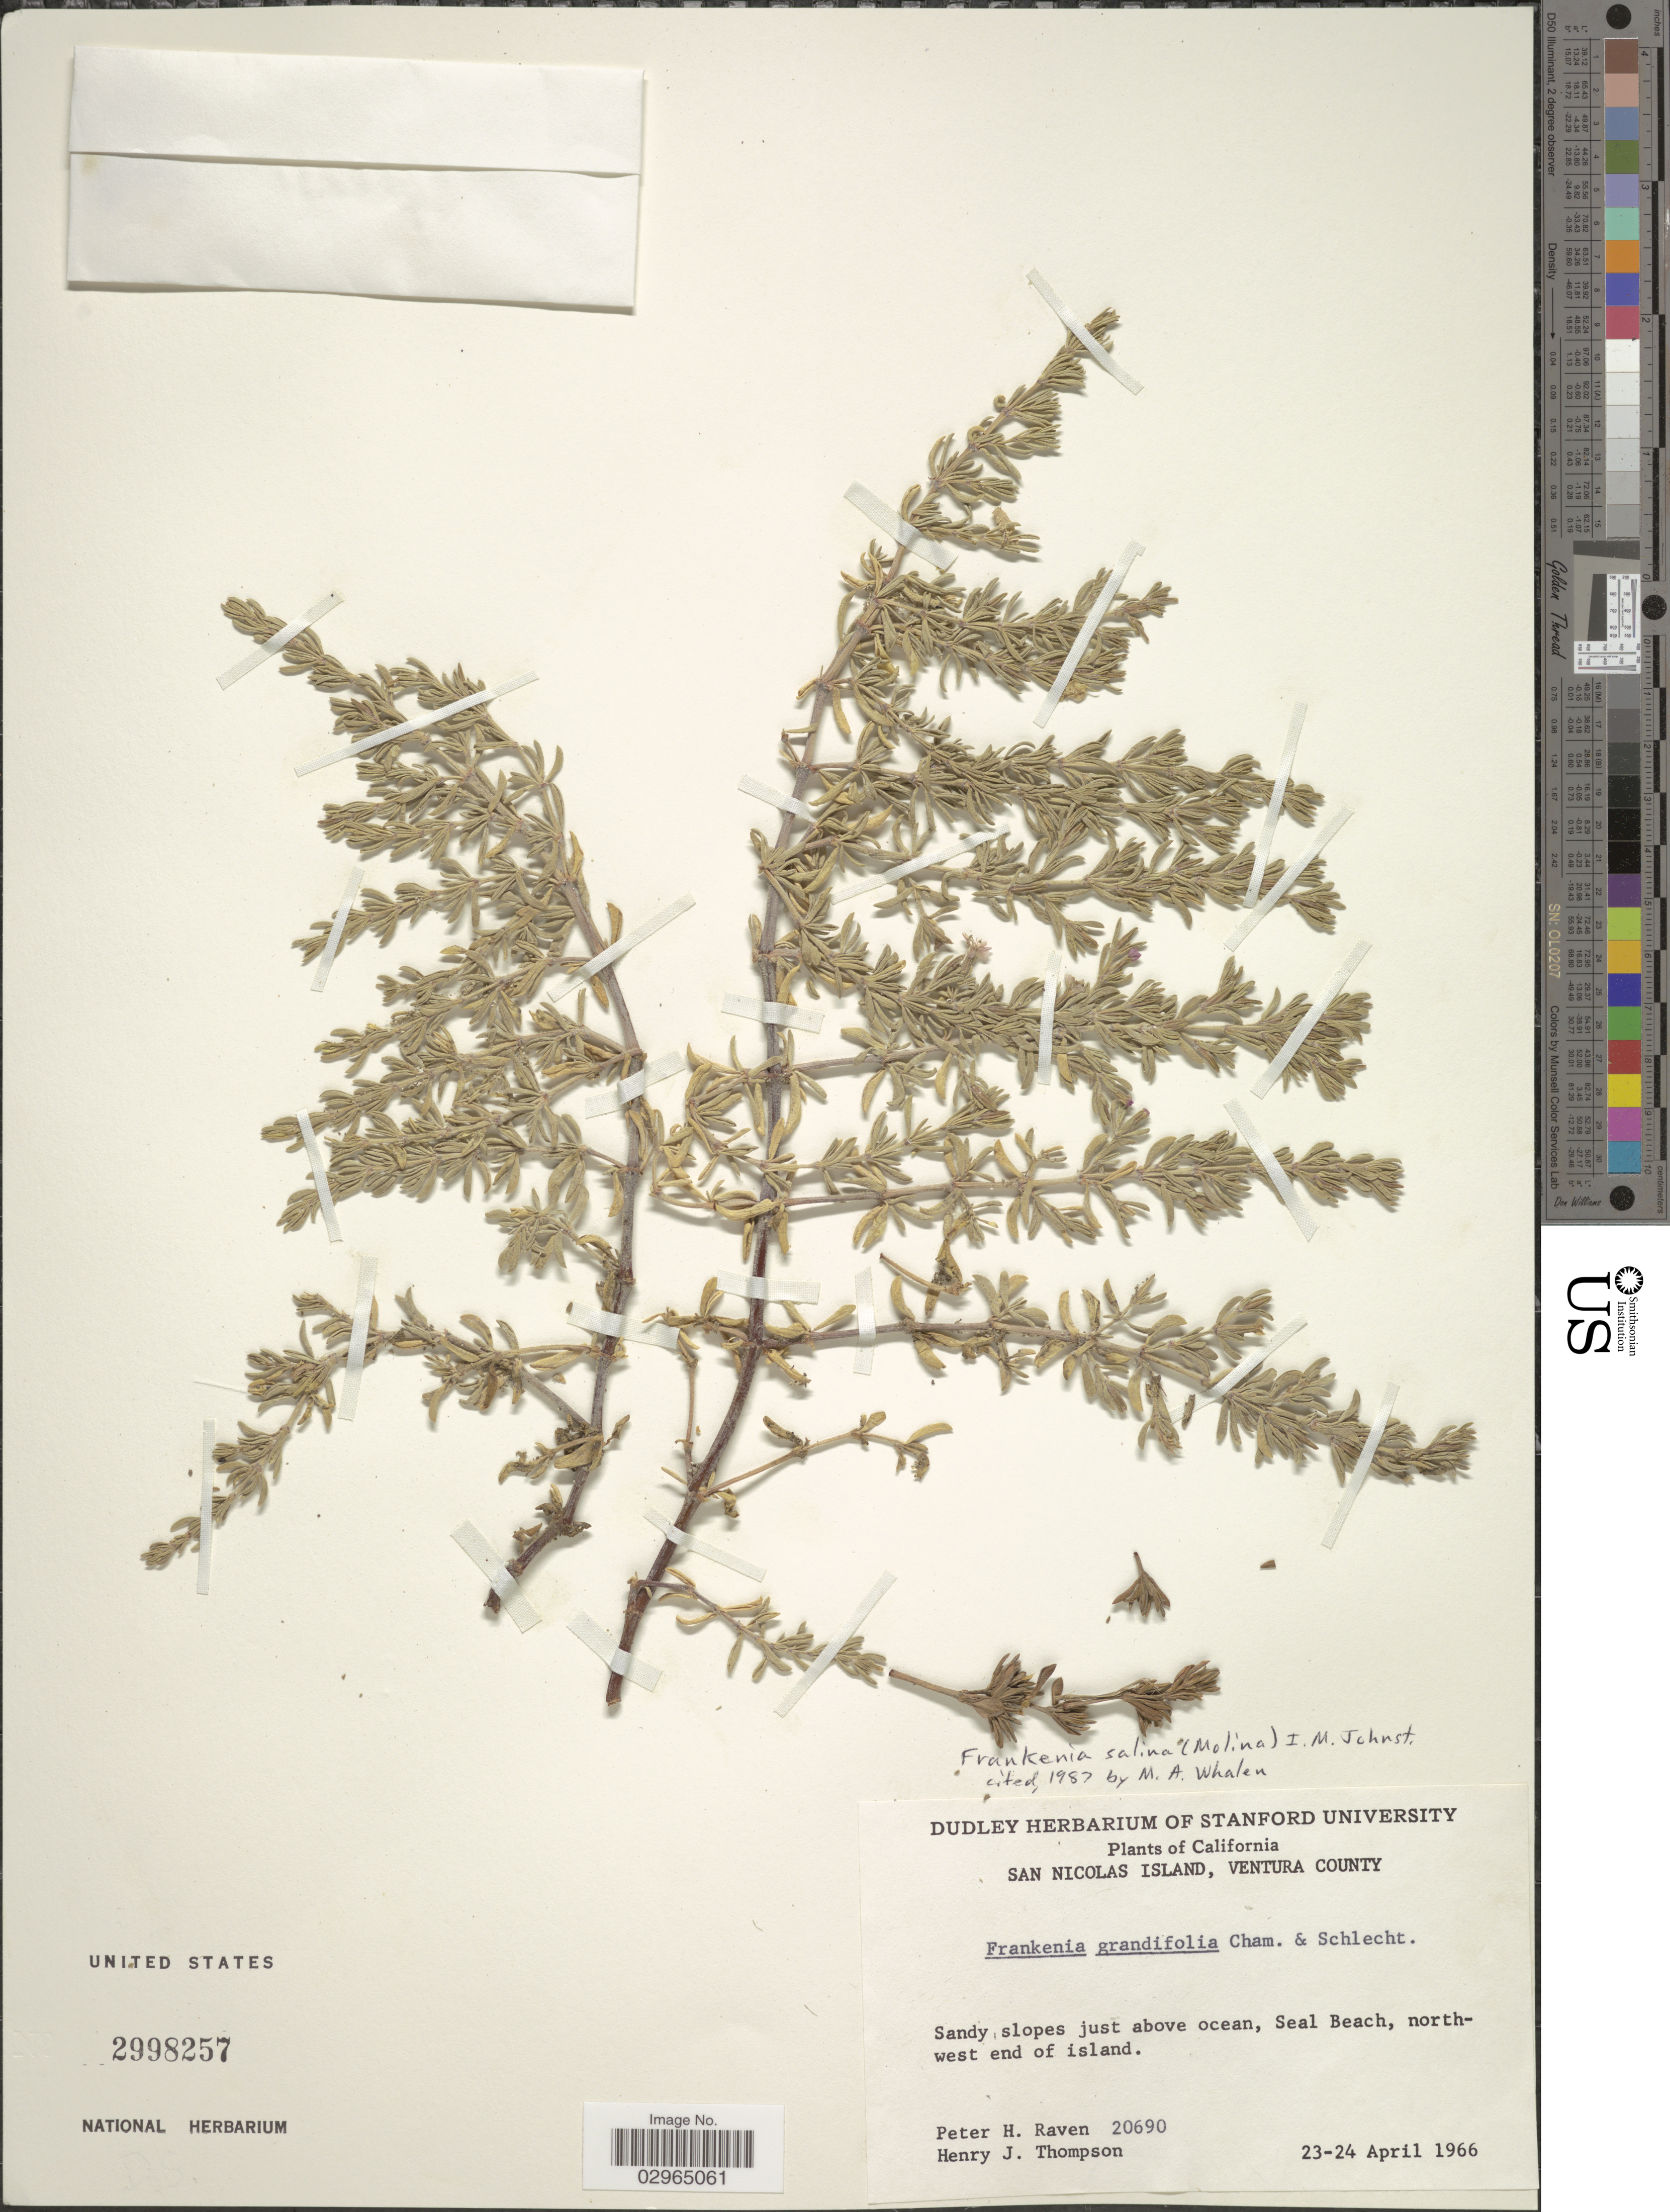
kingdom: Plantae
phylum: Tracheophyta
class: Magnoliopsida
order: Caryophyllales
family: Frankeniaceae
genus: Frankenia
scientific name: Frankenia salina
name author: (Molina) I.M. Johnst.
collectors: P. Raven & H. J. Thompson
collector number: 20690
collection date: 1966-04-23/1966-04-24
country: United States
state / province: California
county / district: Ventura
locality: San Nicolas Island, Ventura County. Sandy slopes just above ocean, Seal Beach, north-west end of island.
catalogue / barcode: US 2998257